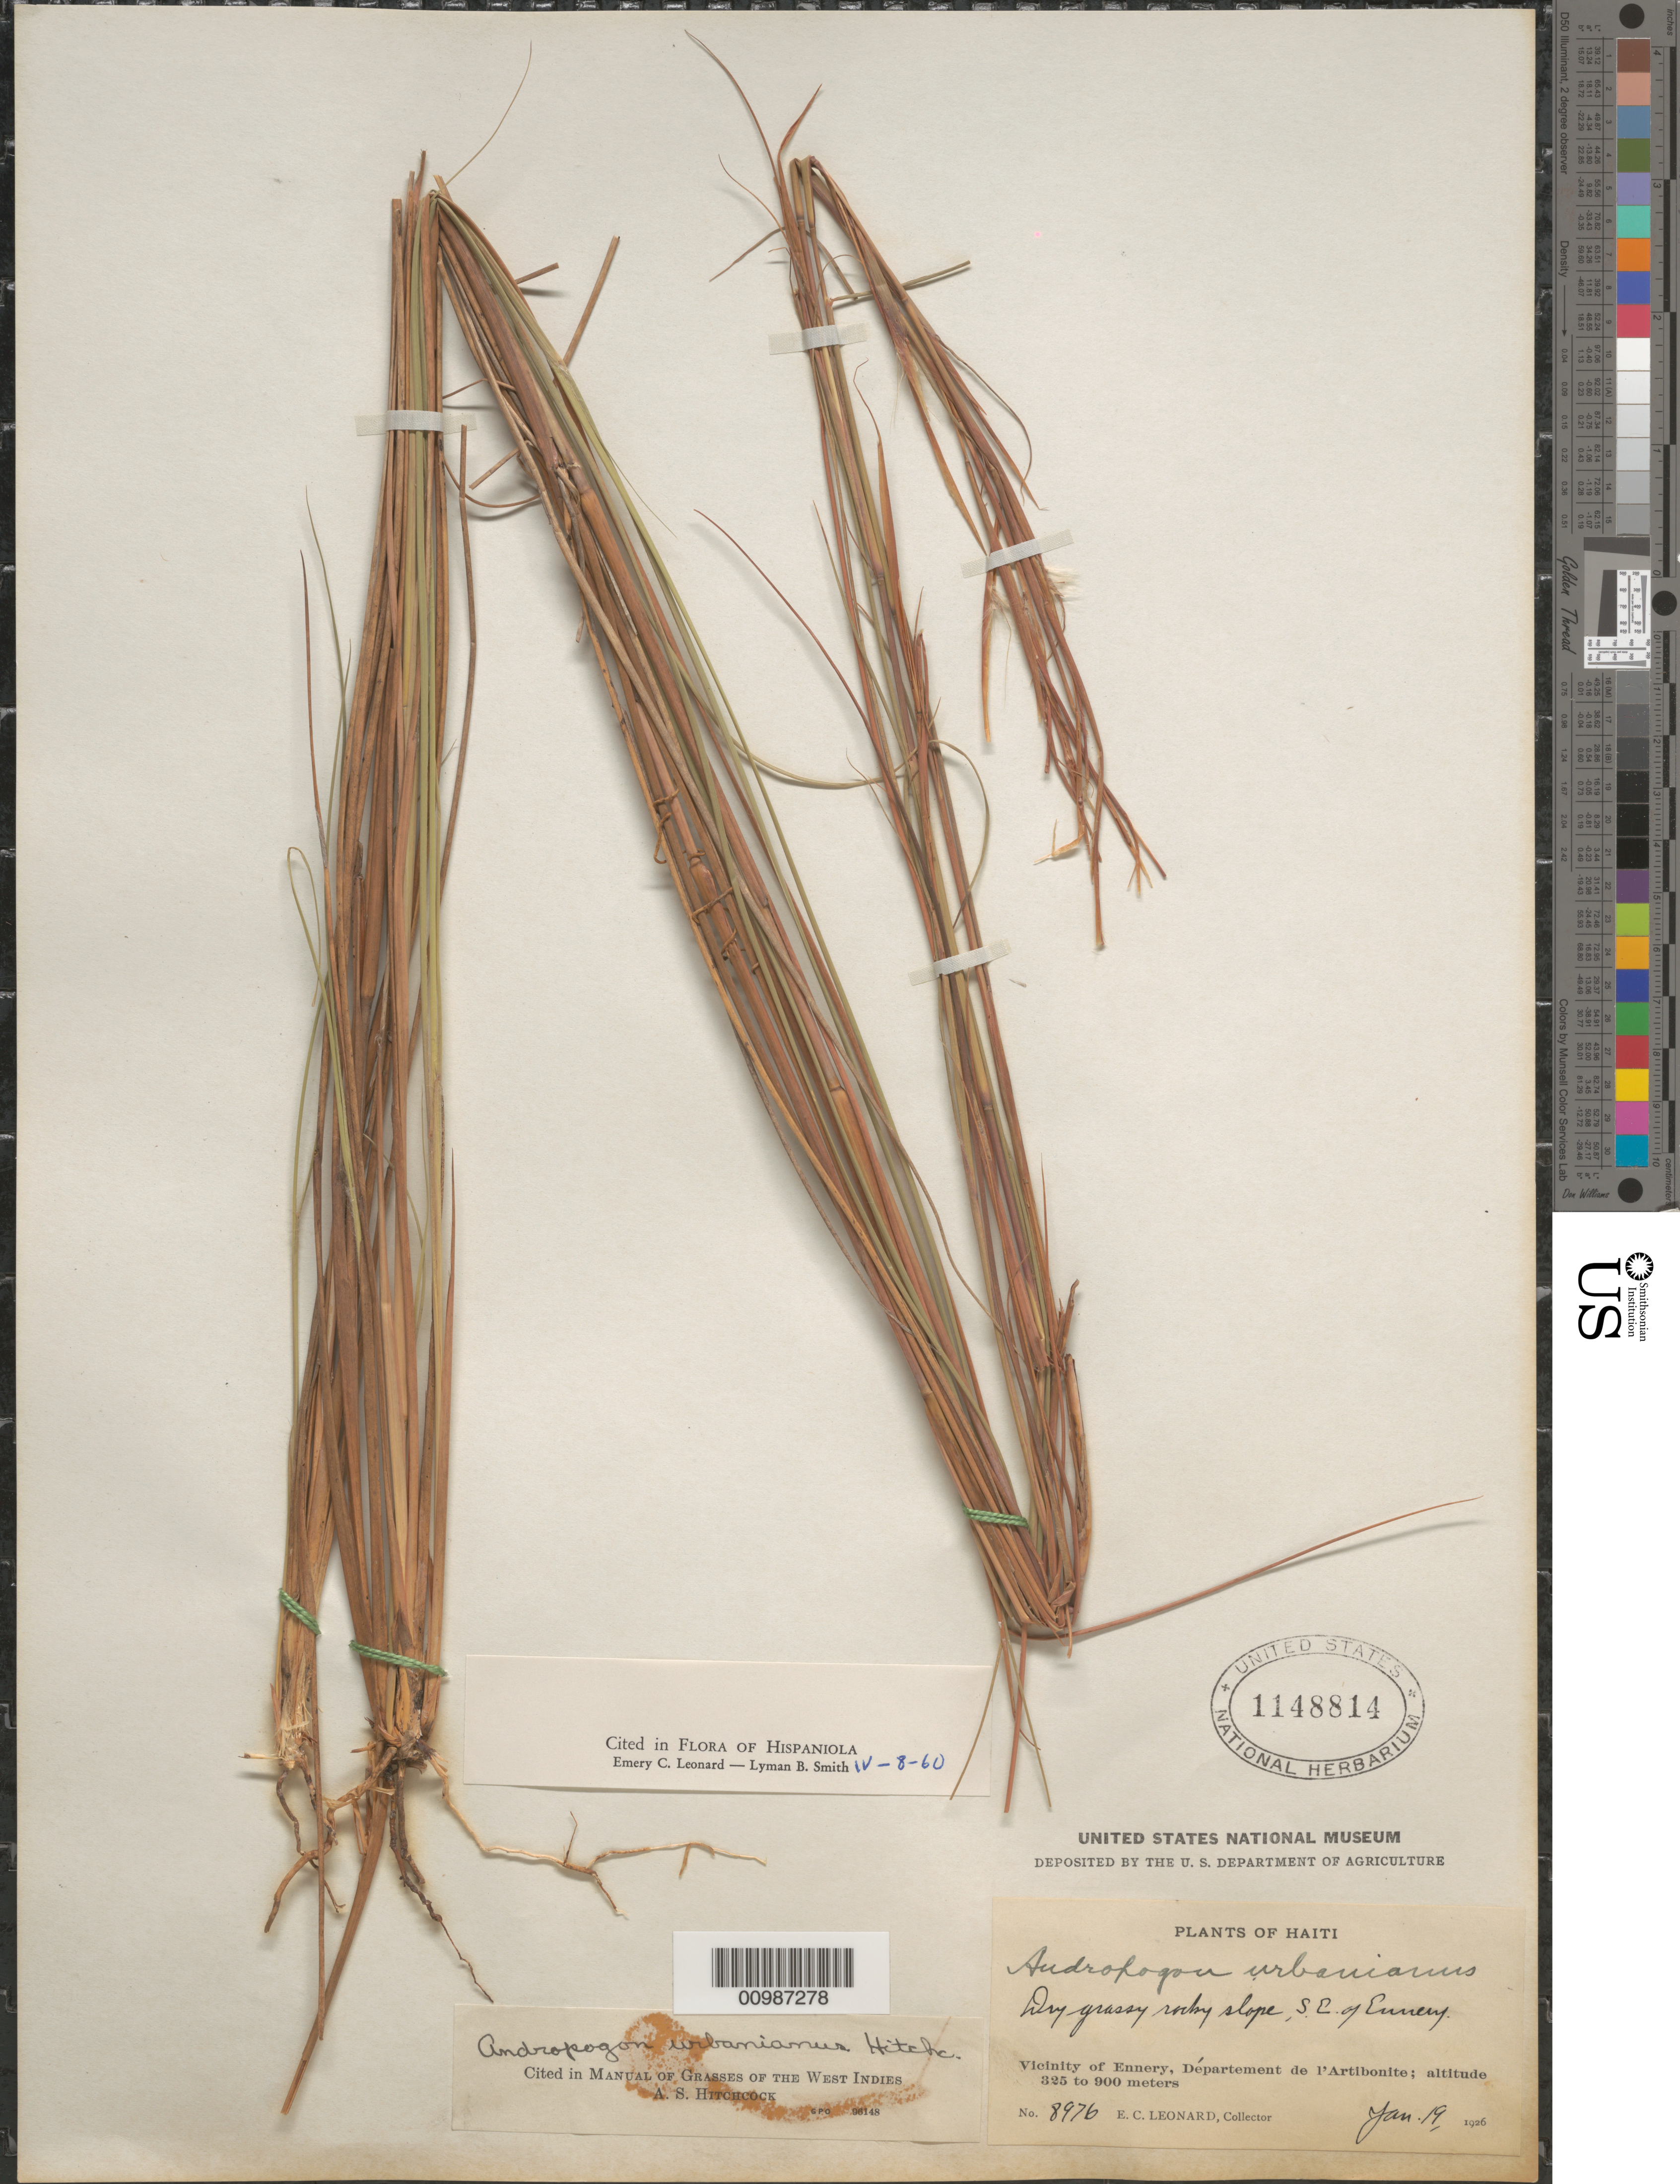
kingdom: Plantae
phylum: Tracheophyta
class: Liliopsida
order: Poales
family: Poaceae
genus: Andropogon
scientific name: Andropogon urbanianus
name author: Hitchc.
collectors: E. C. Leonard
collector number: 8976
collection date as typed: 19 Jan 1926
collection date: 1926-01-19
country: Haiti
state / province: Artibonite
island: Hispaniola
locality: S.E. of Ennery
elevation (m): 325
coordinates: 0 N, 0 E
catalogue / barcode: US 1148814